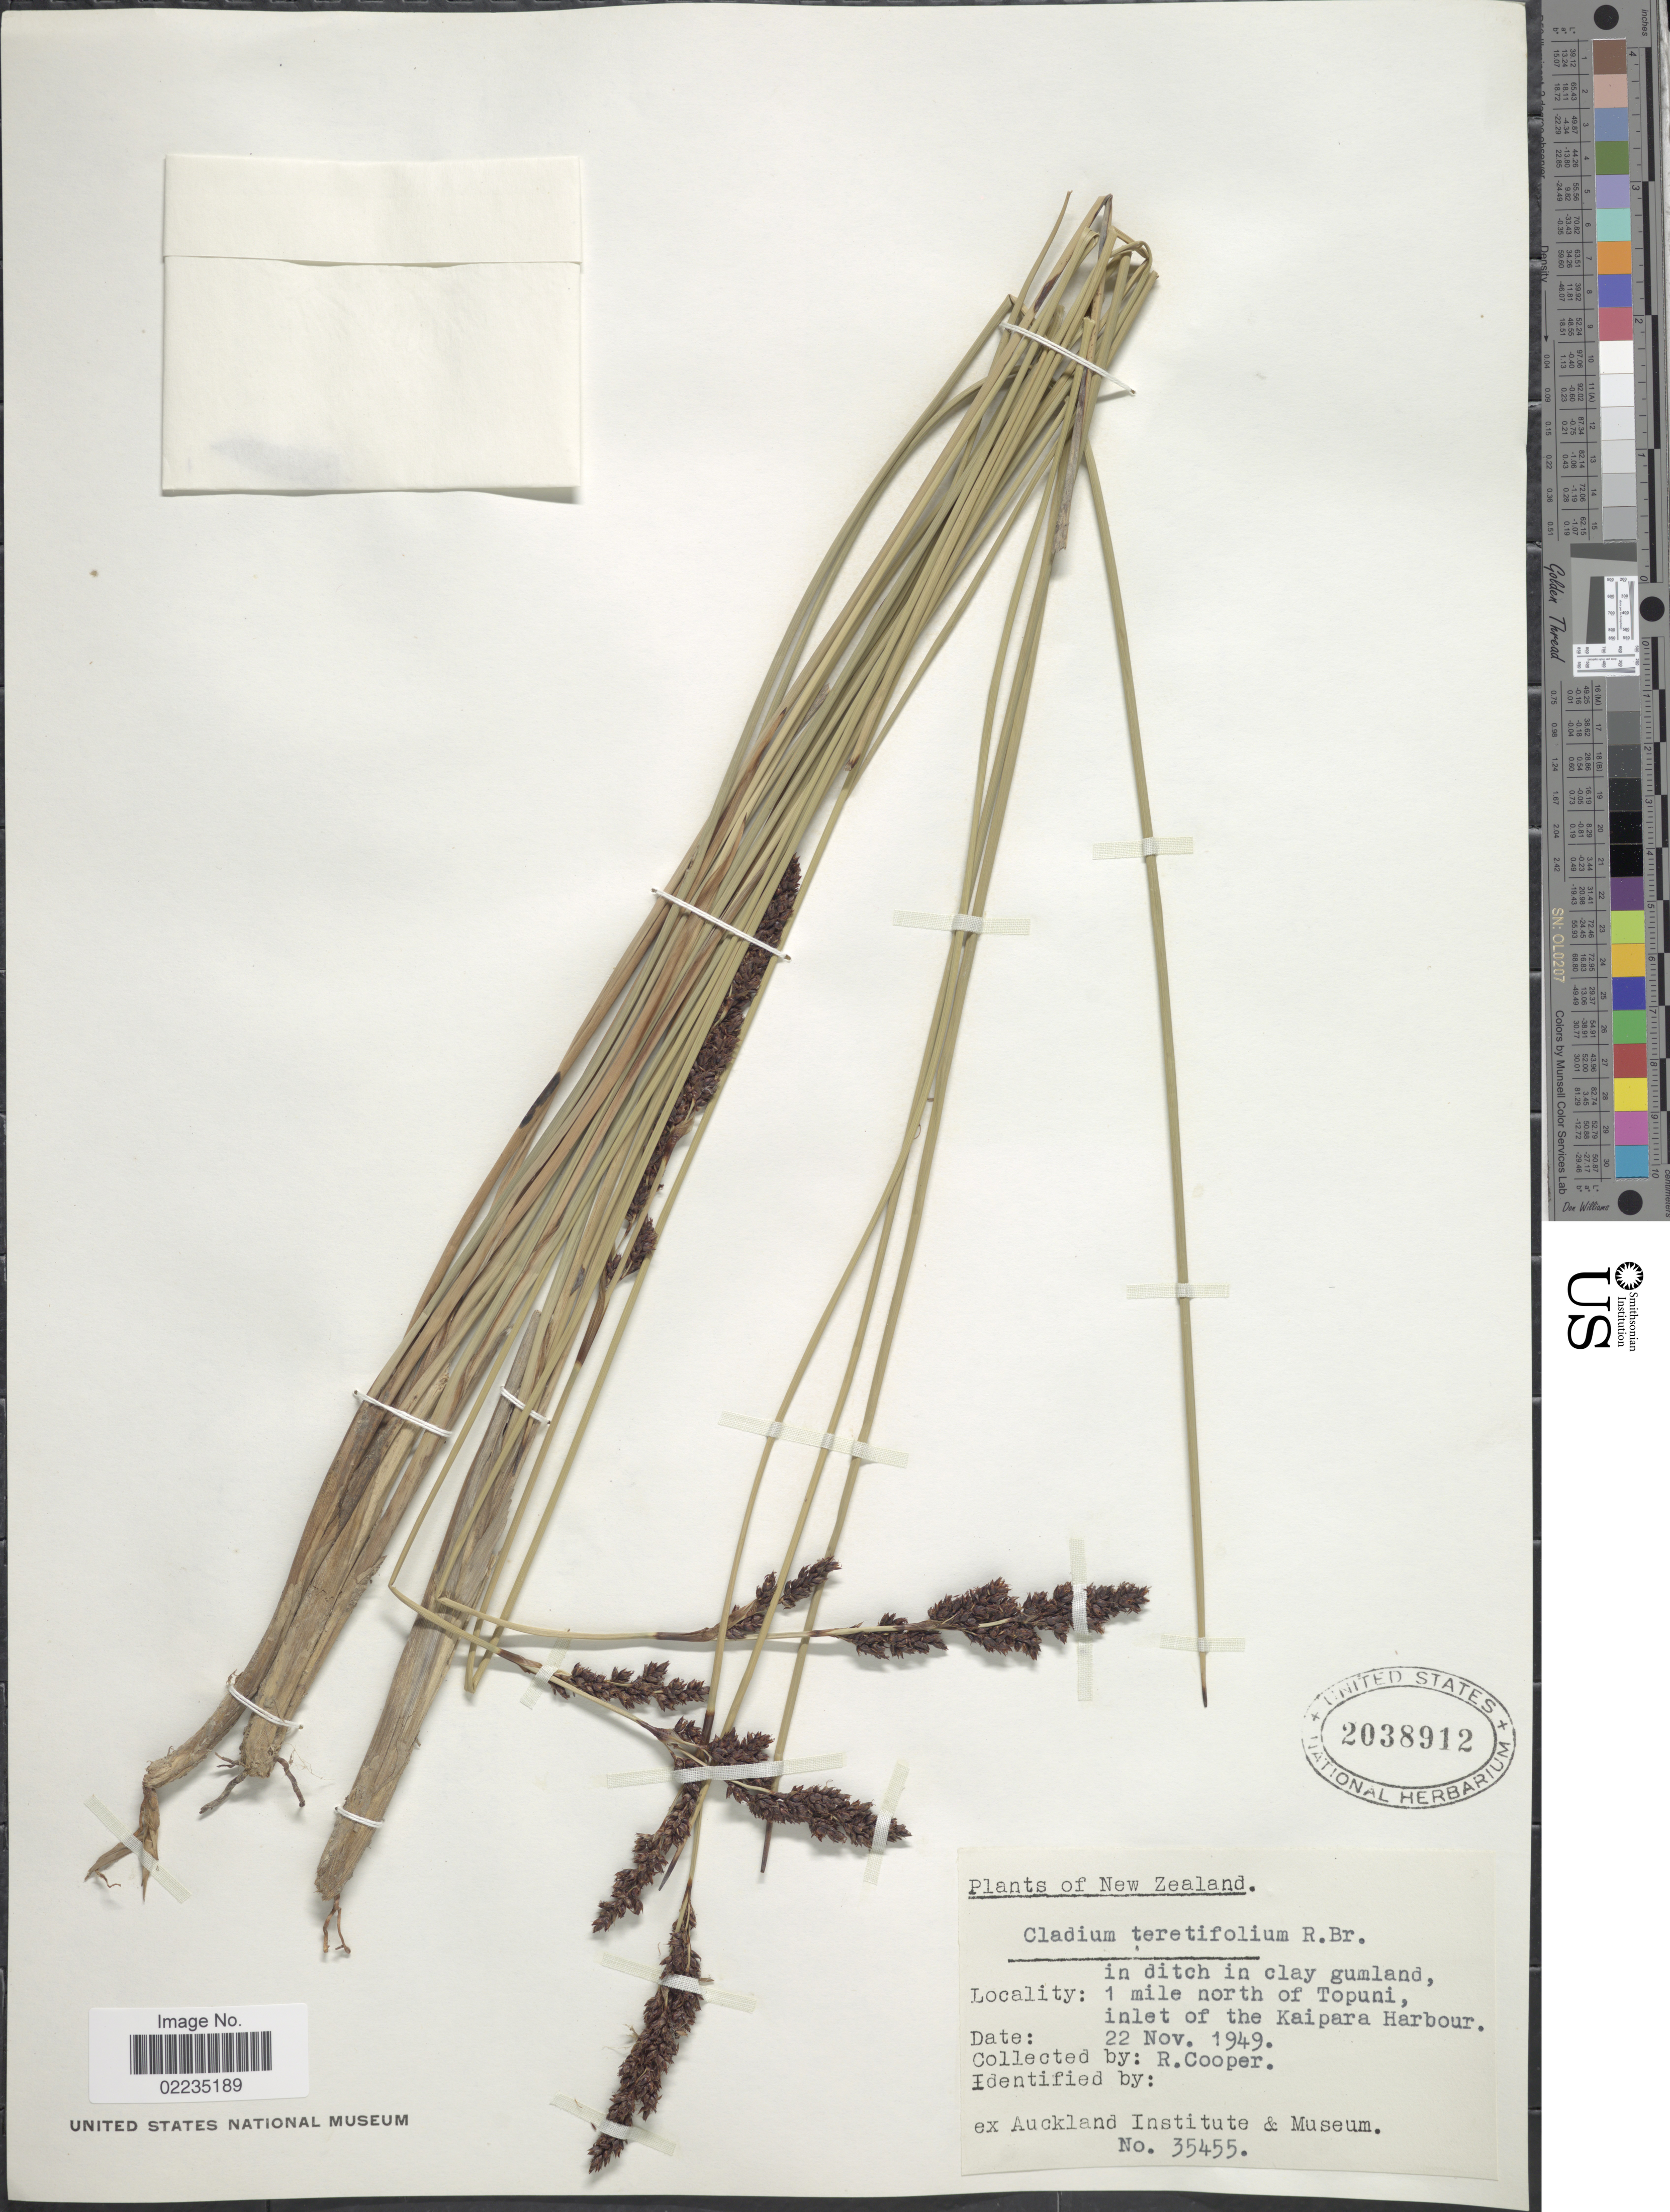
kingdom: Plantae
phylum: Tracheophyta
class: Liliopsida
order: Poales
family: Cyperaceae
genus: Machaerina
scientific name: Machaerina teretifolia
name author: (R. Br.) T. Koyama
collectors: R. Cooper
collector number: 35455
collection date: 1949-11-22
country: New Zealand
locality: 1 mile north of Topuni, inlet of the Kaipara Harbour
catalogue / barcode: US 2038912